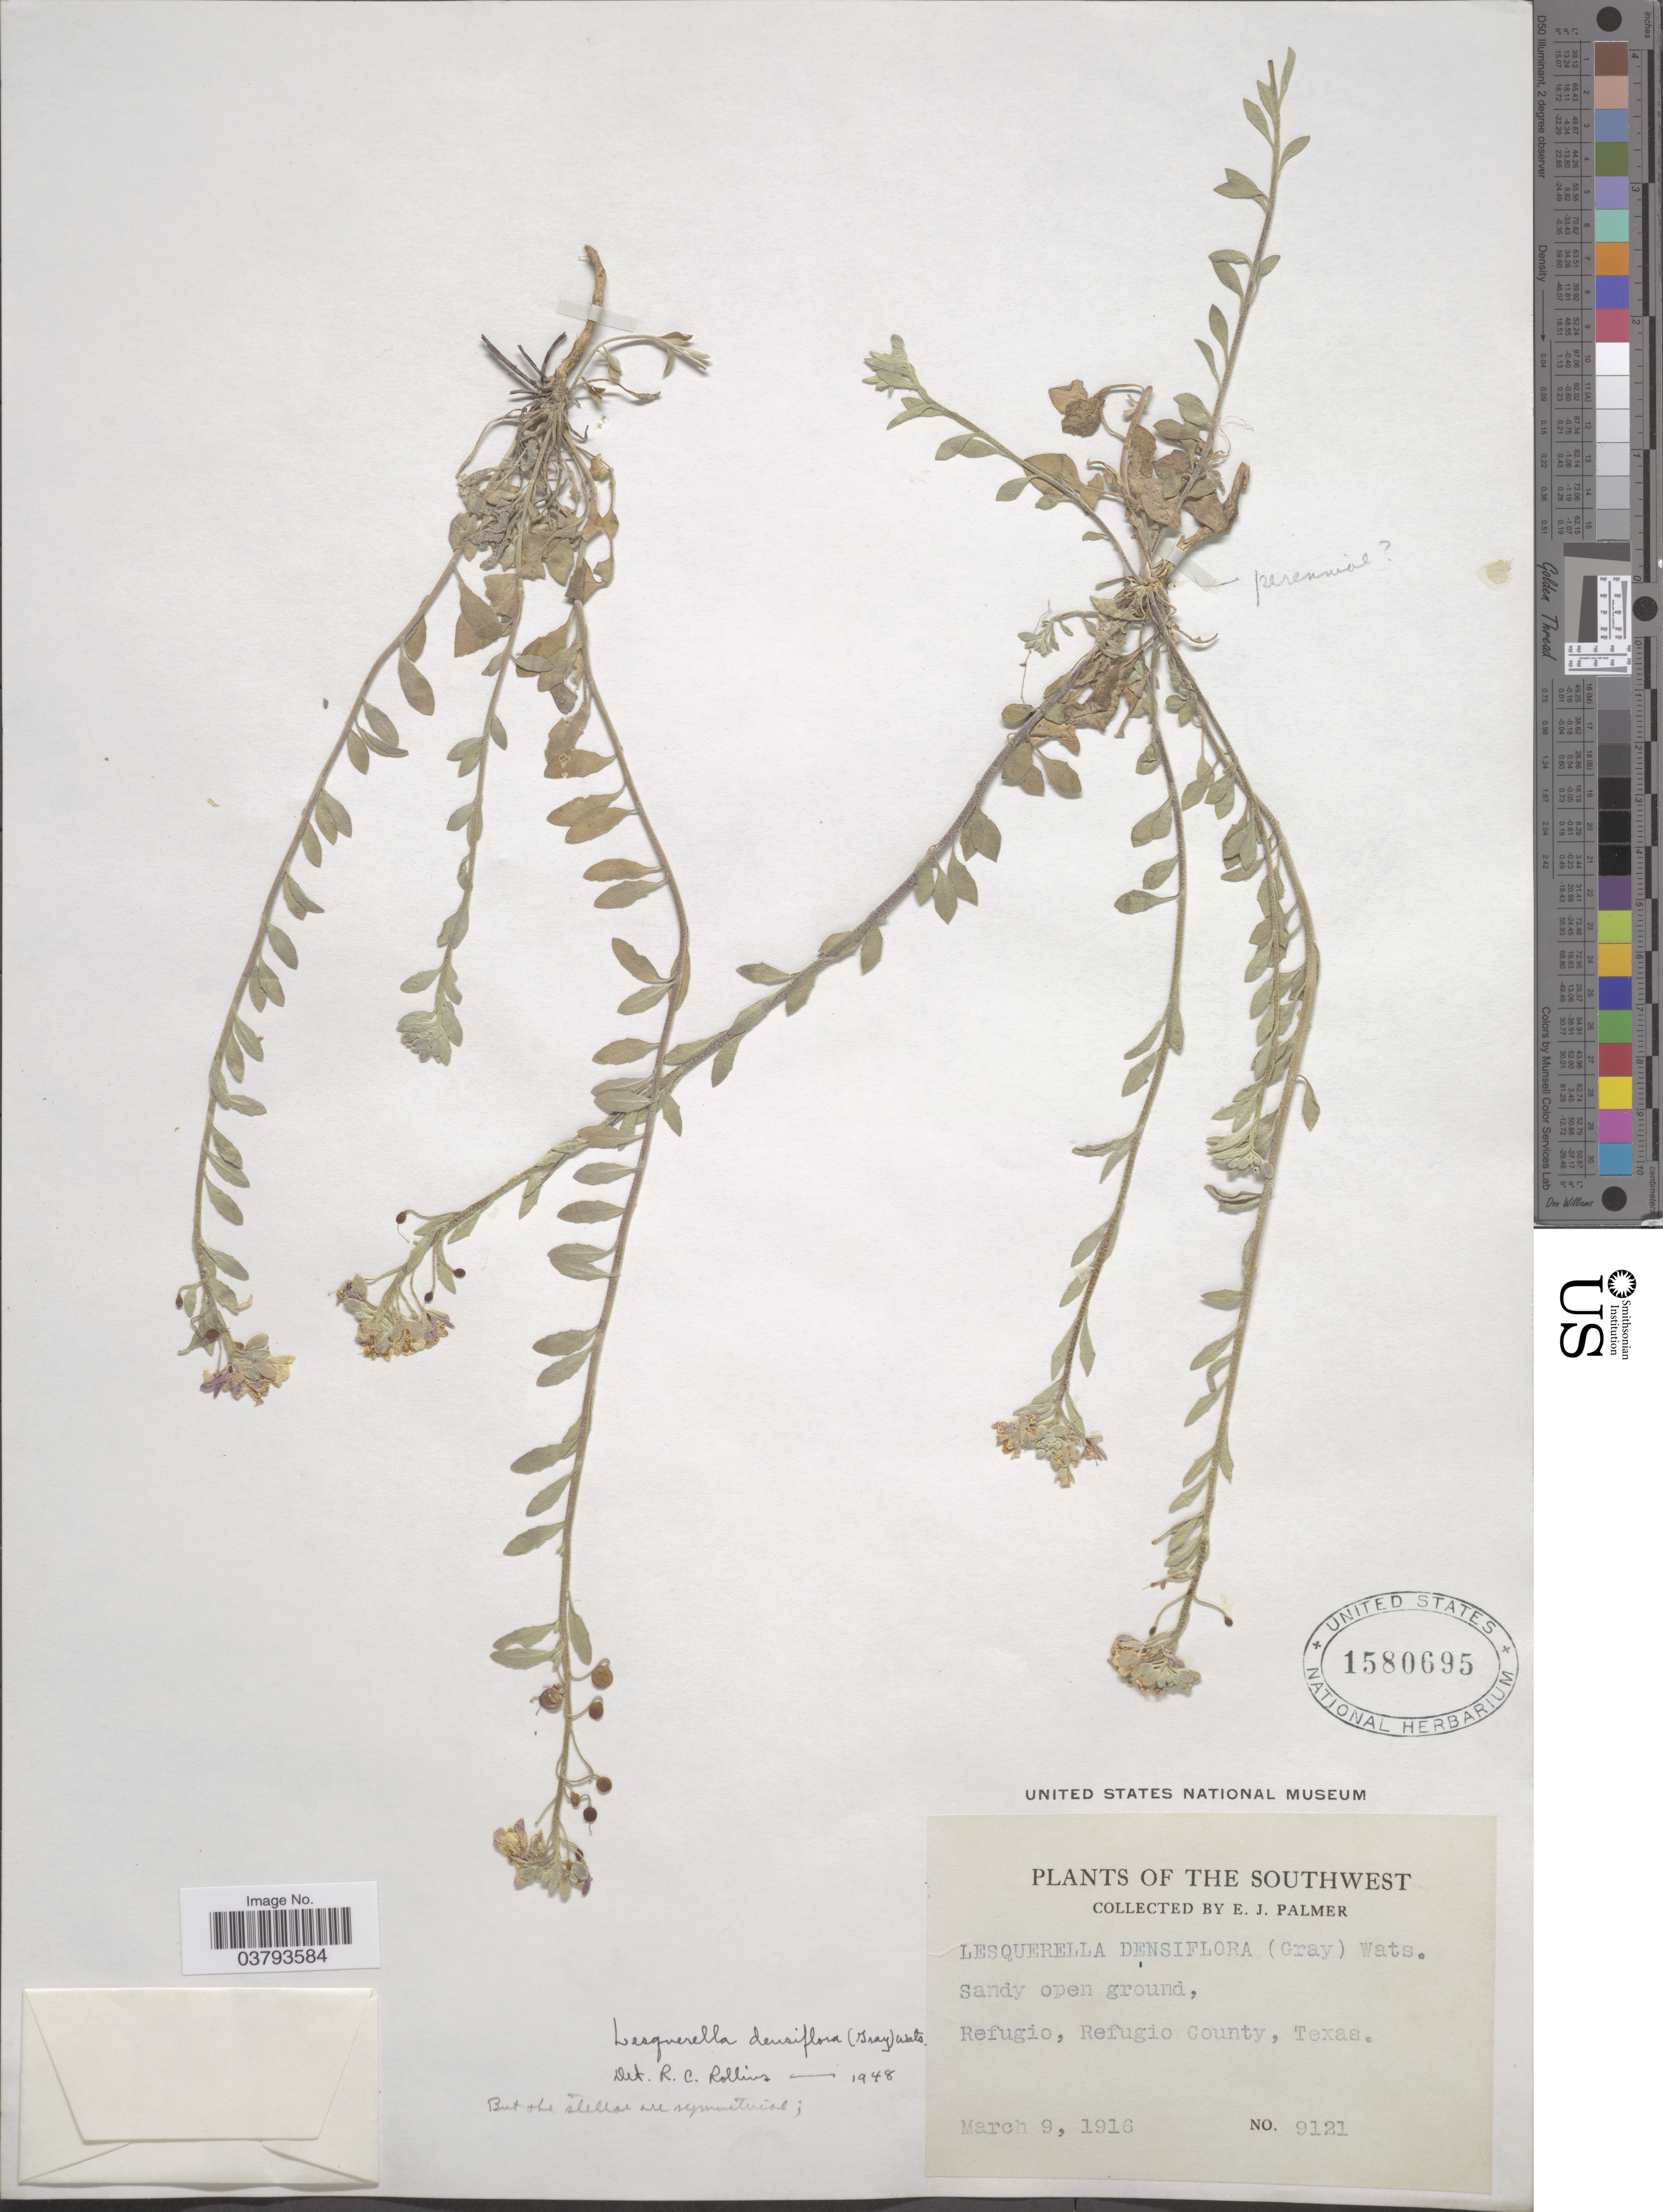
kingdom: Plantae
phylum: Tracheophyta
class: Magnoliopsida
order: Brassicales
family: Brassicaceae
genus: Lesquerella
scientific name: Lesquerella gordonii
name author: (A. Gray) S. Watson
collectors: E. J. Palmer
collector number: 9121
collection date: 1916-03-09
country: United States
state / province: Texas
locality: The Southwest. Sandy open ground, Refugio, Refugio County.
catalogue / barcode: US 1580695